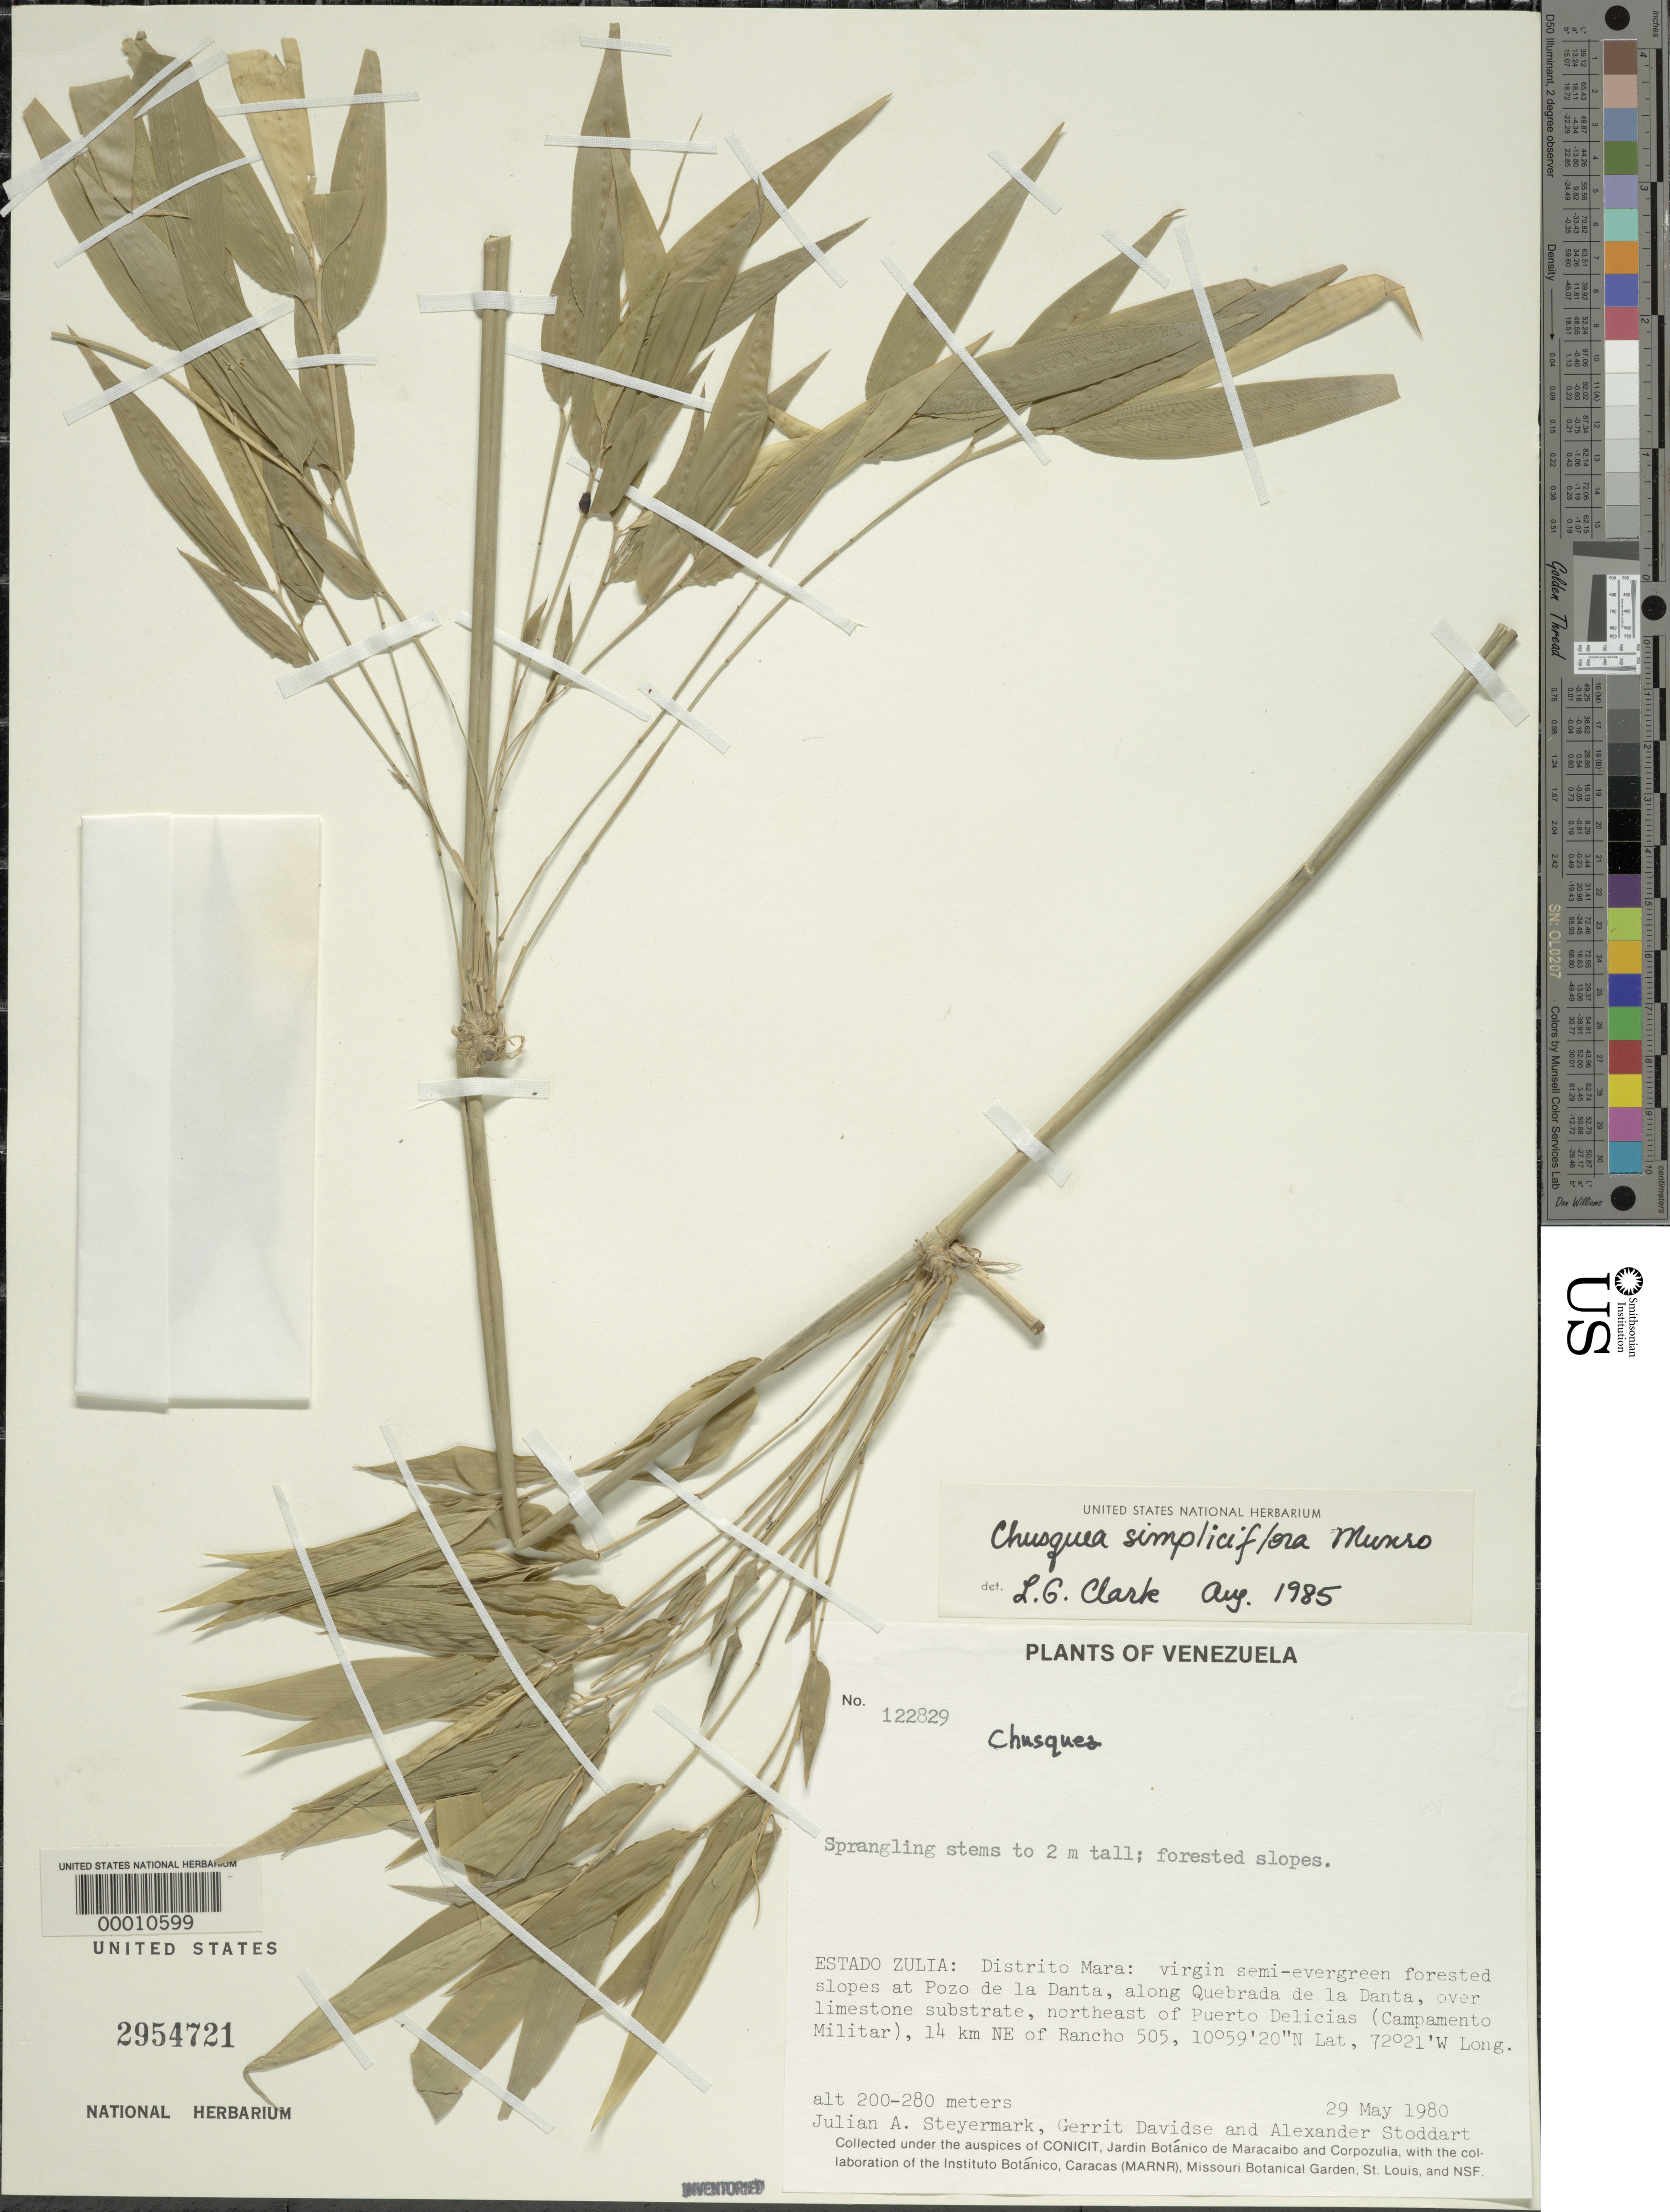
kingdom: Plantae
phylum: Tracheophyta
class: Liliopsida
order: Poales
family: Poaceae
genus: Chusquea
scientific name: Chusquea simpliciflora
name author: Munro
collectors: J. Steyermark, G. Davidse & A. Stoddart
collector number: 122829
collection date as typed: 29 May 1980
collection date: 1980-05-29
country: Venezuela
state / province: Zulia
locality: Dist mara, pozo de la danta, quebrada de la danta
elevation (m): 200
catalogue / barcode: US 2954721